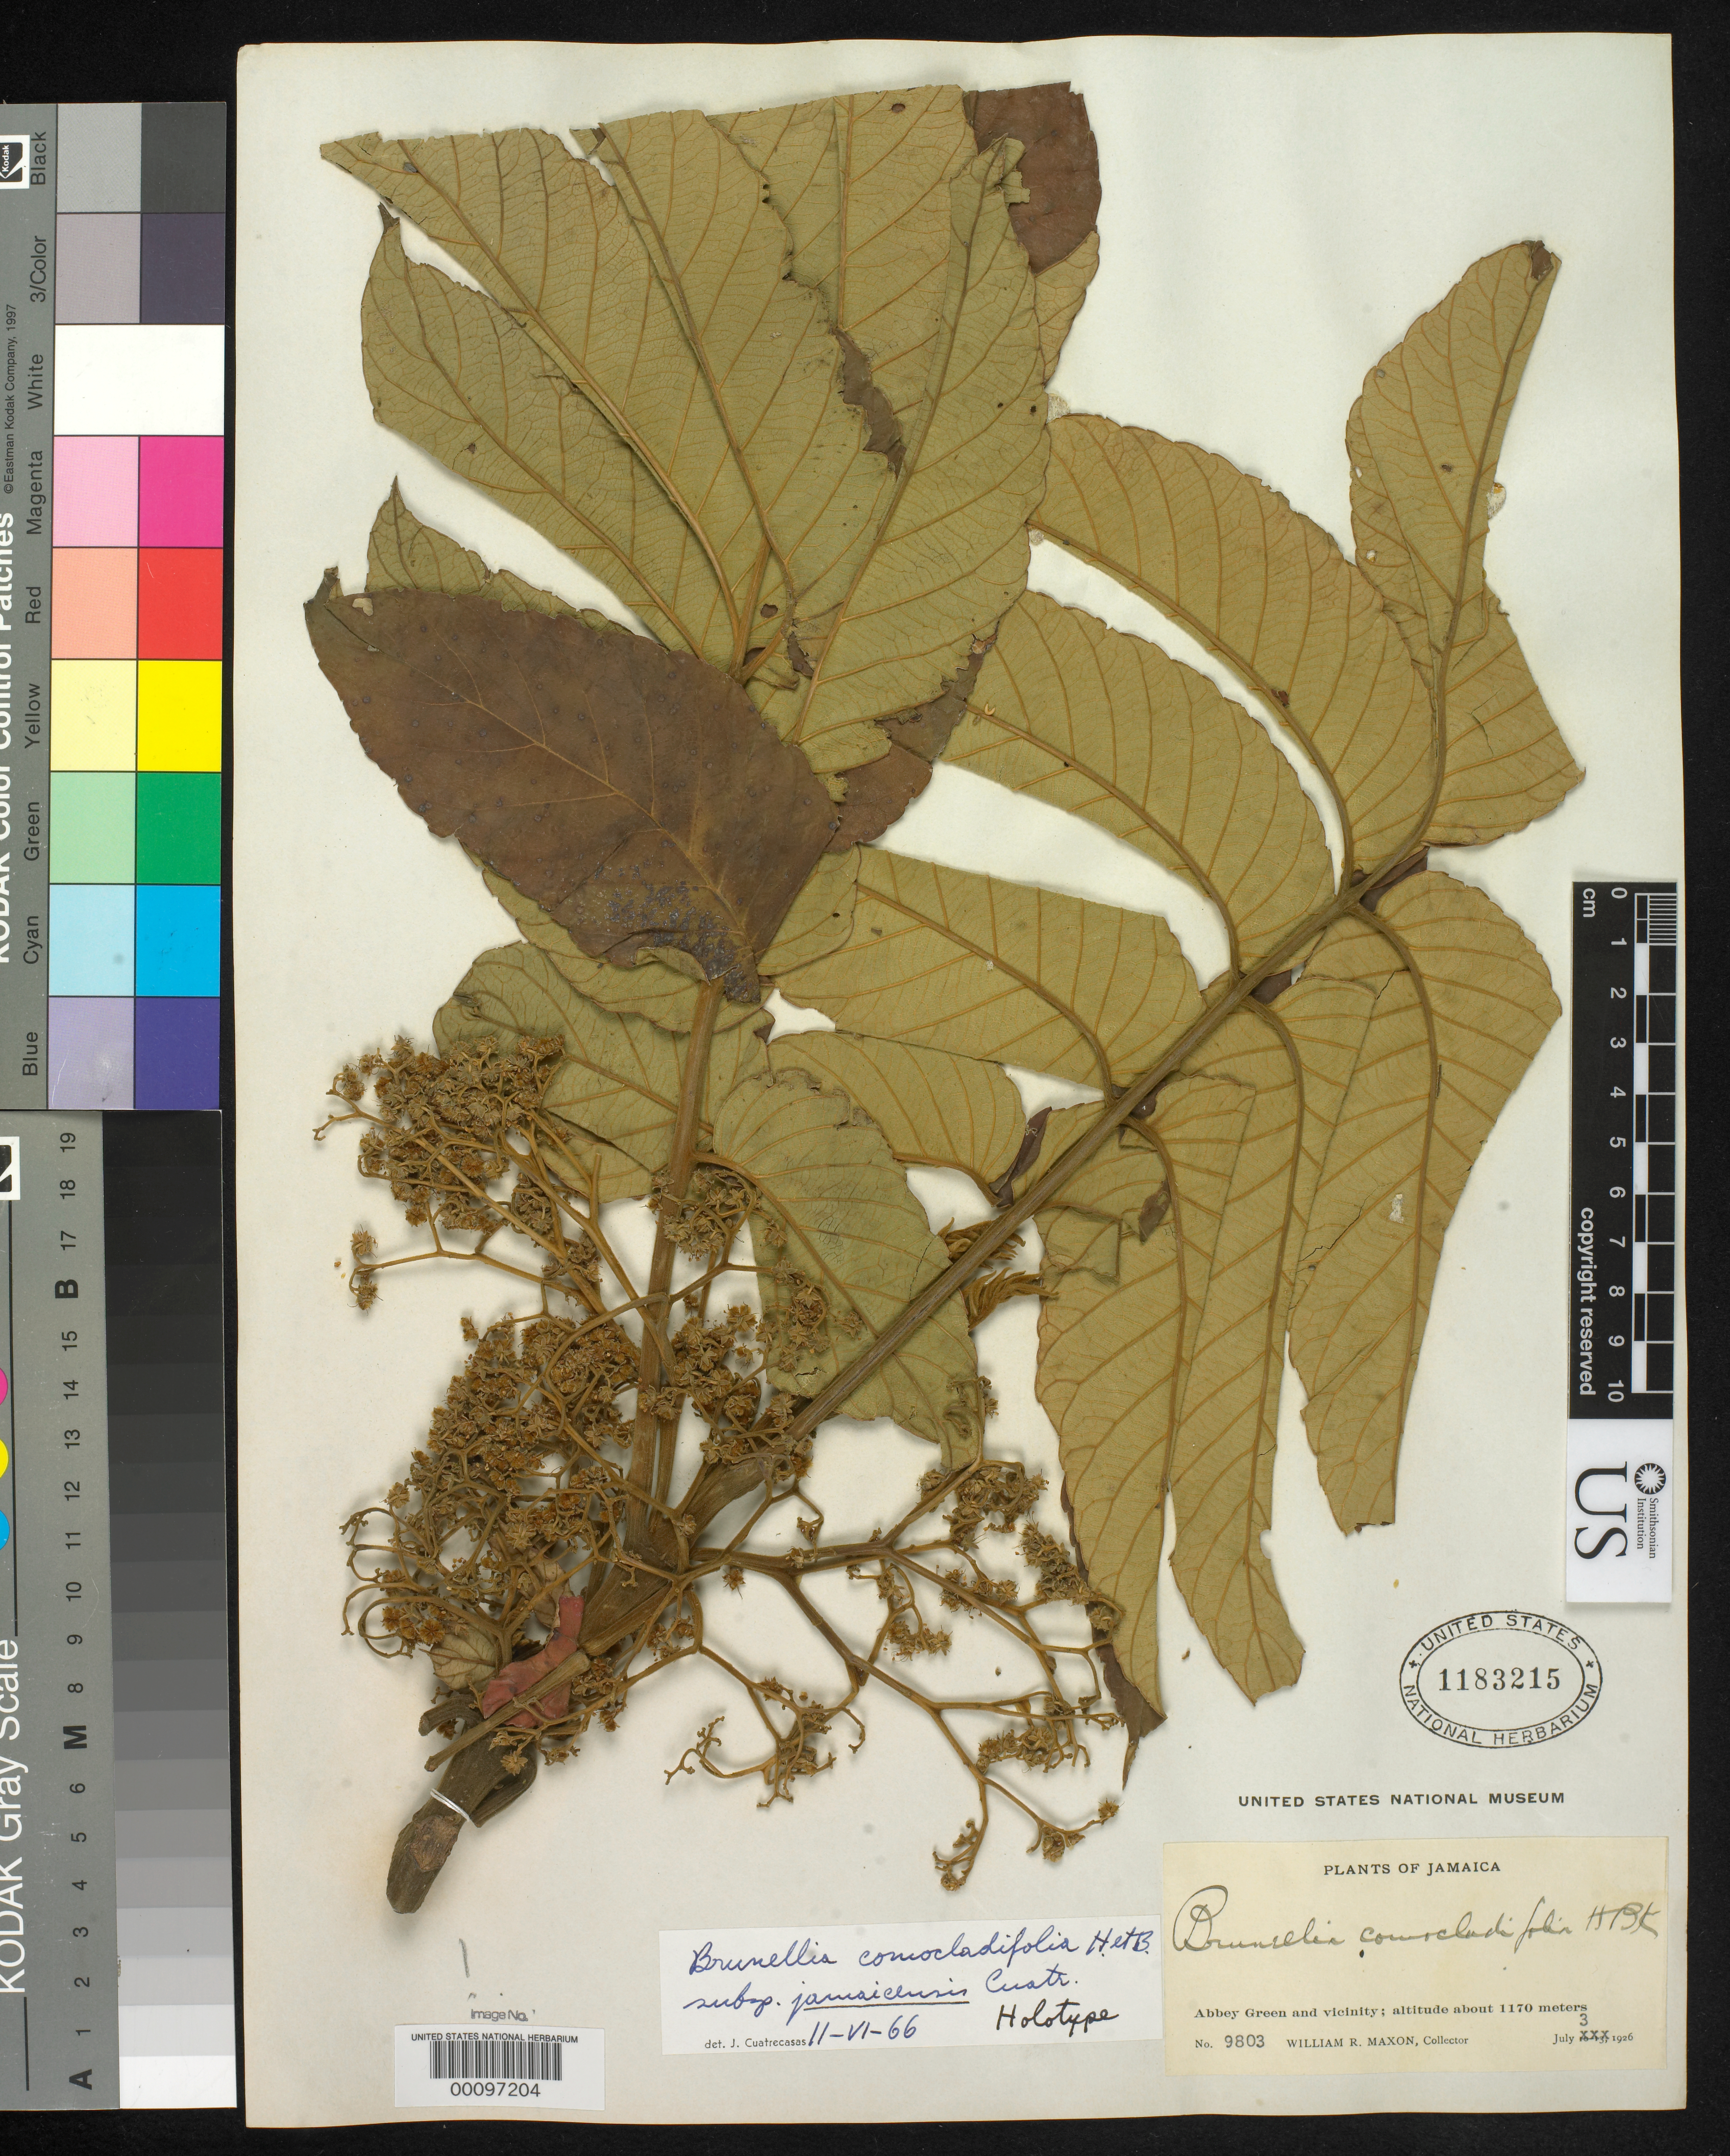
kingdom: Plantae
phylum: Tracheophyta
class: Magnoliopsida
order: Oxalidales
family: Brunelliaceae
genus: Brunellia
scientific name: Brunellia comocladifolia subsp. jamaicensis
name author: Cuatrec.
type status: Holotype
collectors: W. R. Maxon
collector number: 9803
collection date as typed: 03 Jul 1926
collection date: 1926-07-03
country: Jamaica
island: Greater Antilles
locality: Abbey Green & vicinity.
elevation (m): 1170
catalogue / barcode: US 1183215